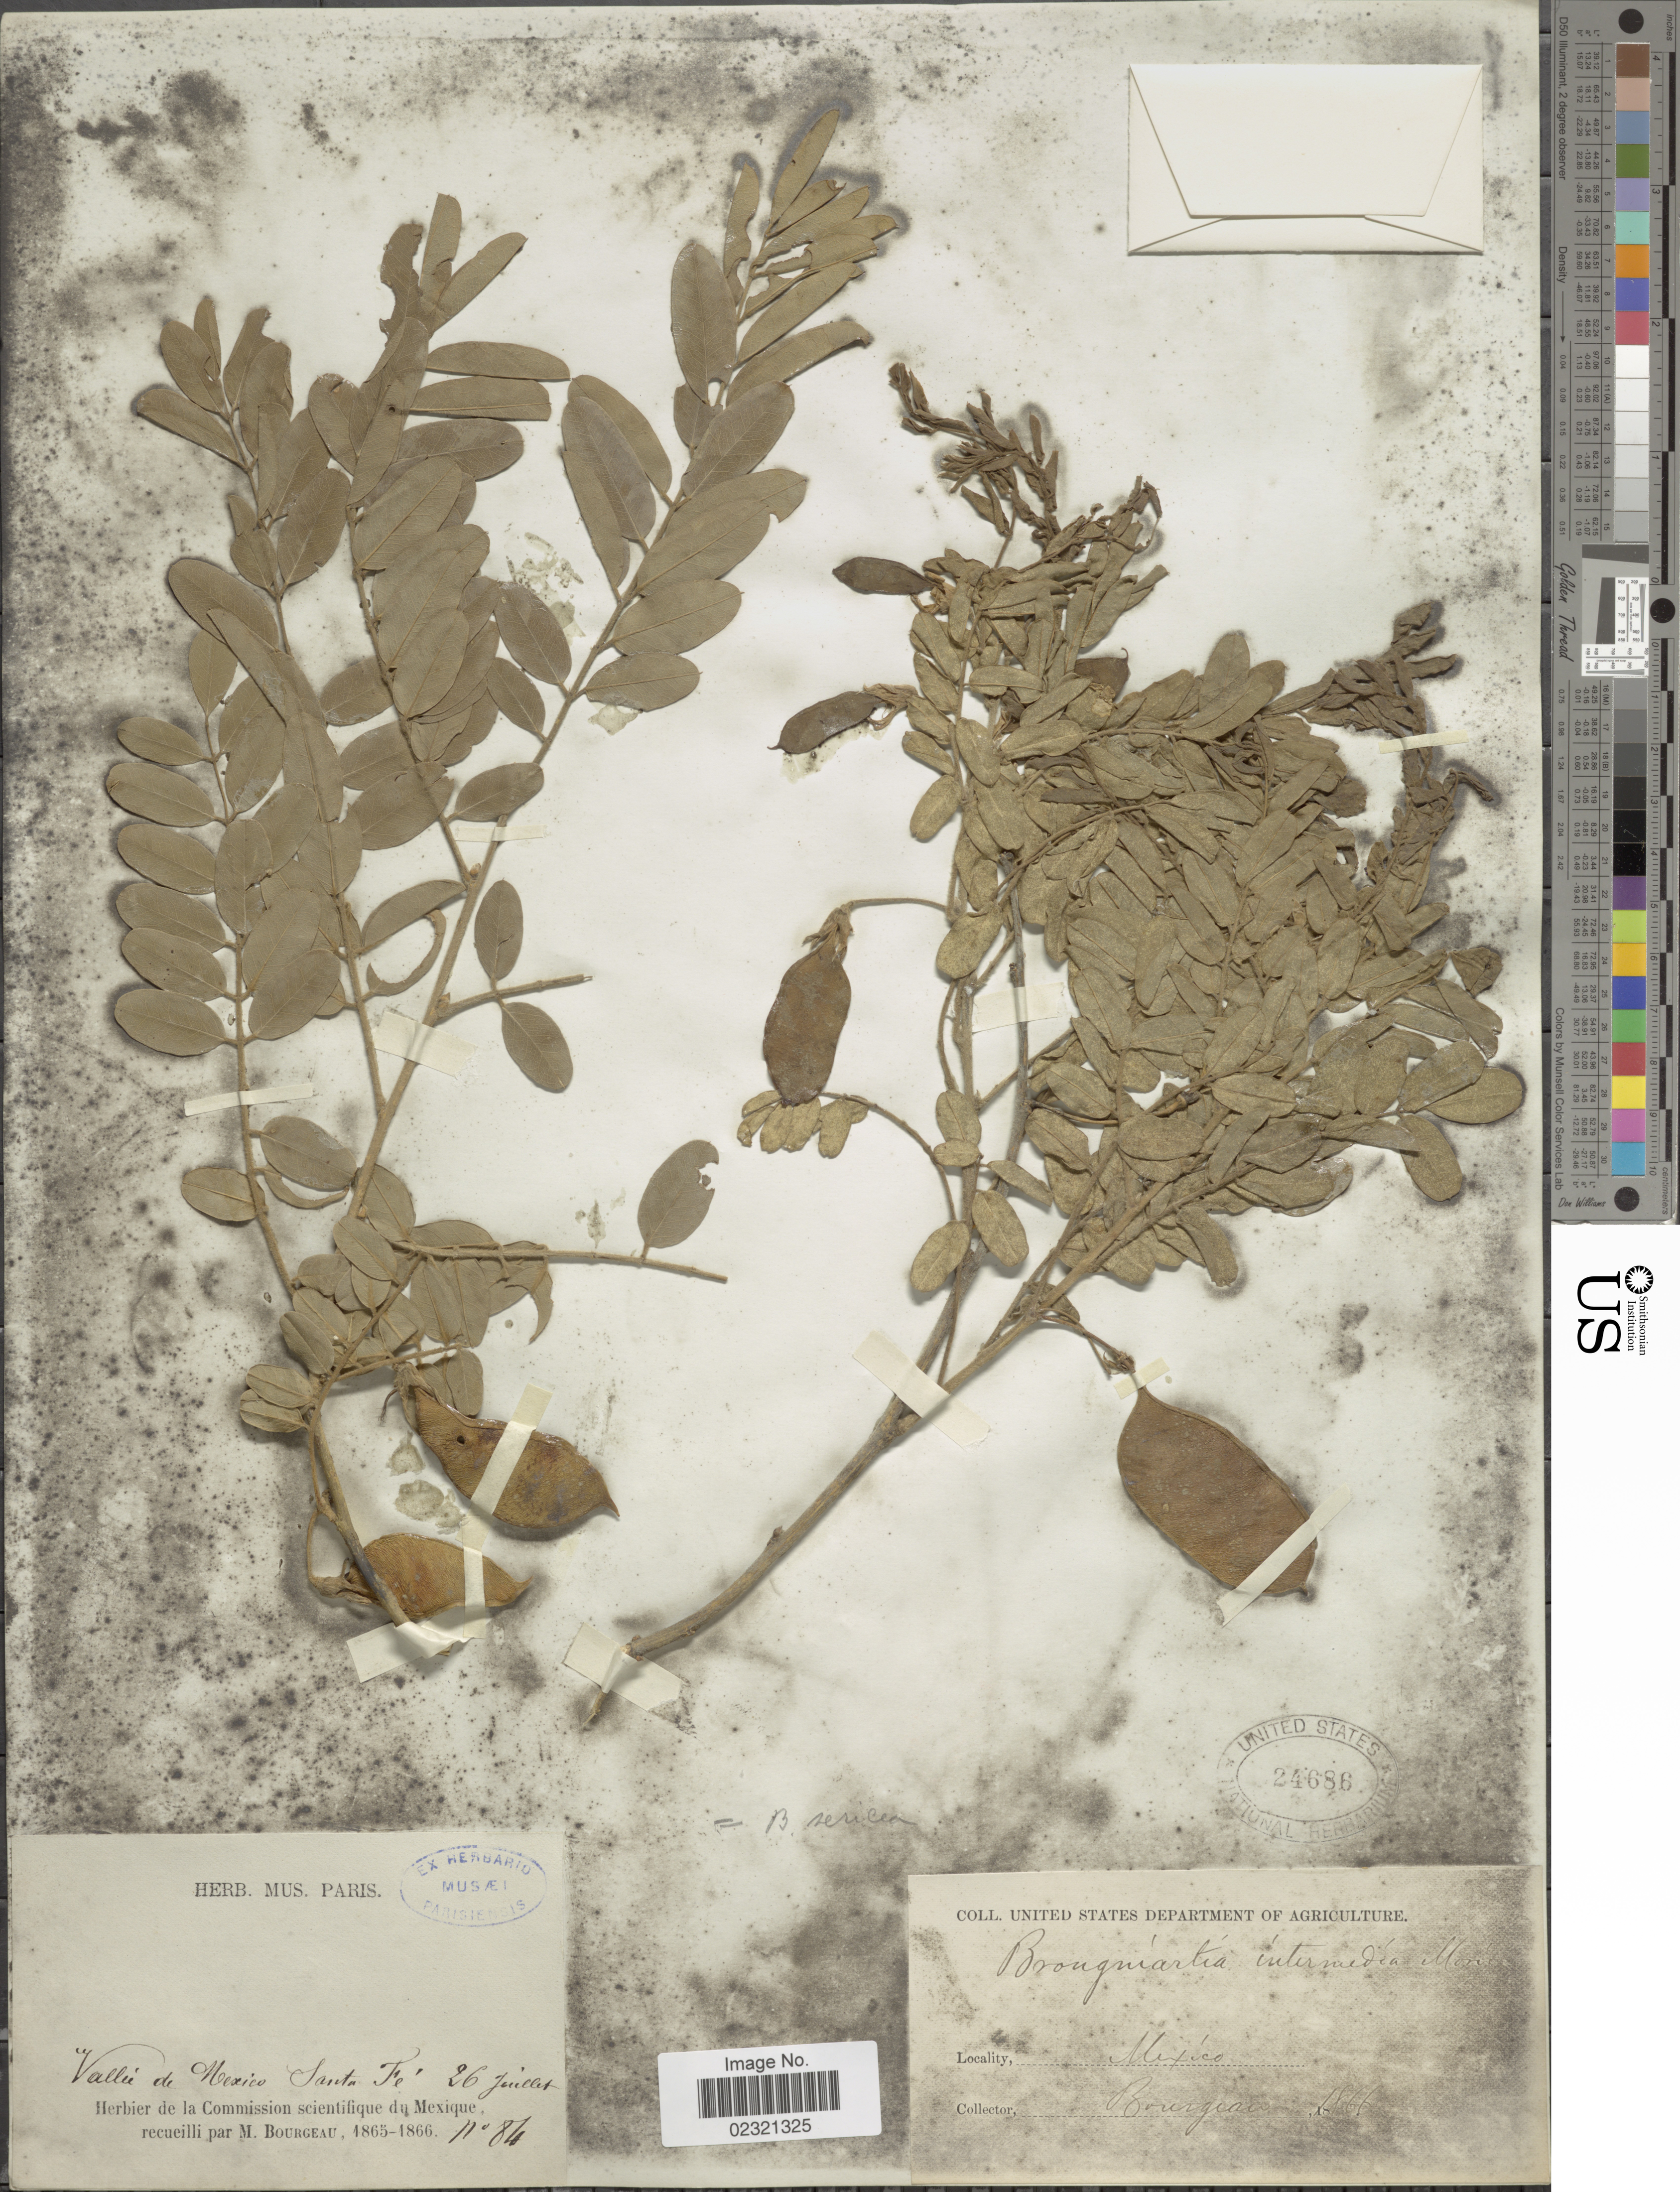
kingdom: Plantae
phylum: Tracheophyta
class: Magnoliopsida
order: Fabales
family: Fabaceae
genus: Brongniartia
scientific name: Brongniartia intermedia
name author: Moric.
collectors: M. Bourgeau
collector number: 84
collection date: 1866-07-26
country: Mexico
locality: Vallei de Mexico Santa Fe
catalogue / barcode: US 24686